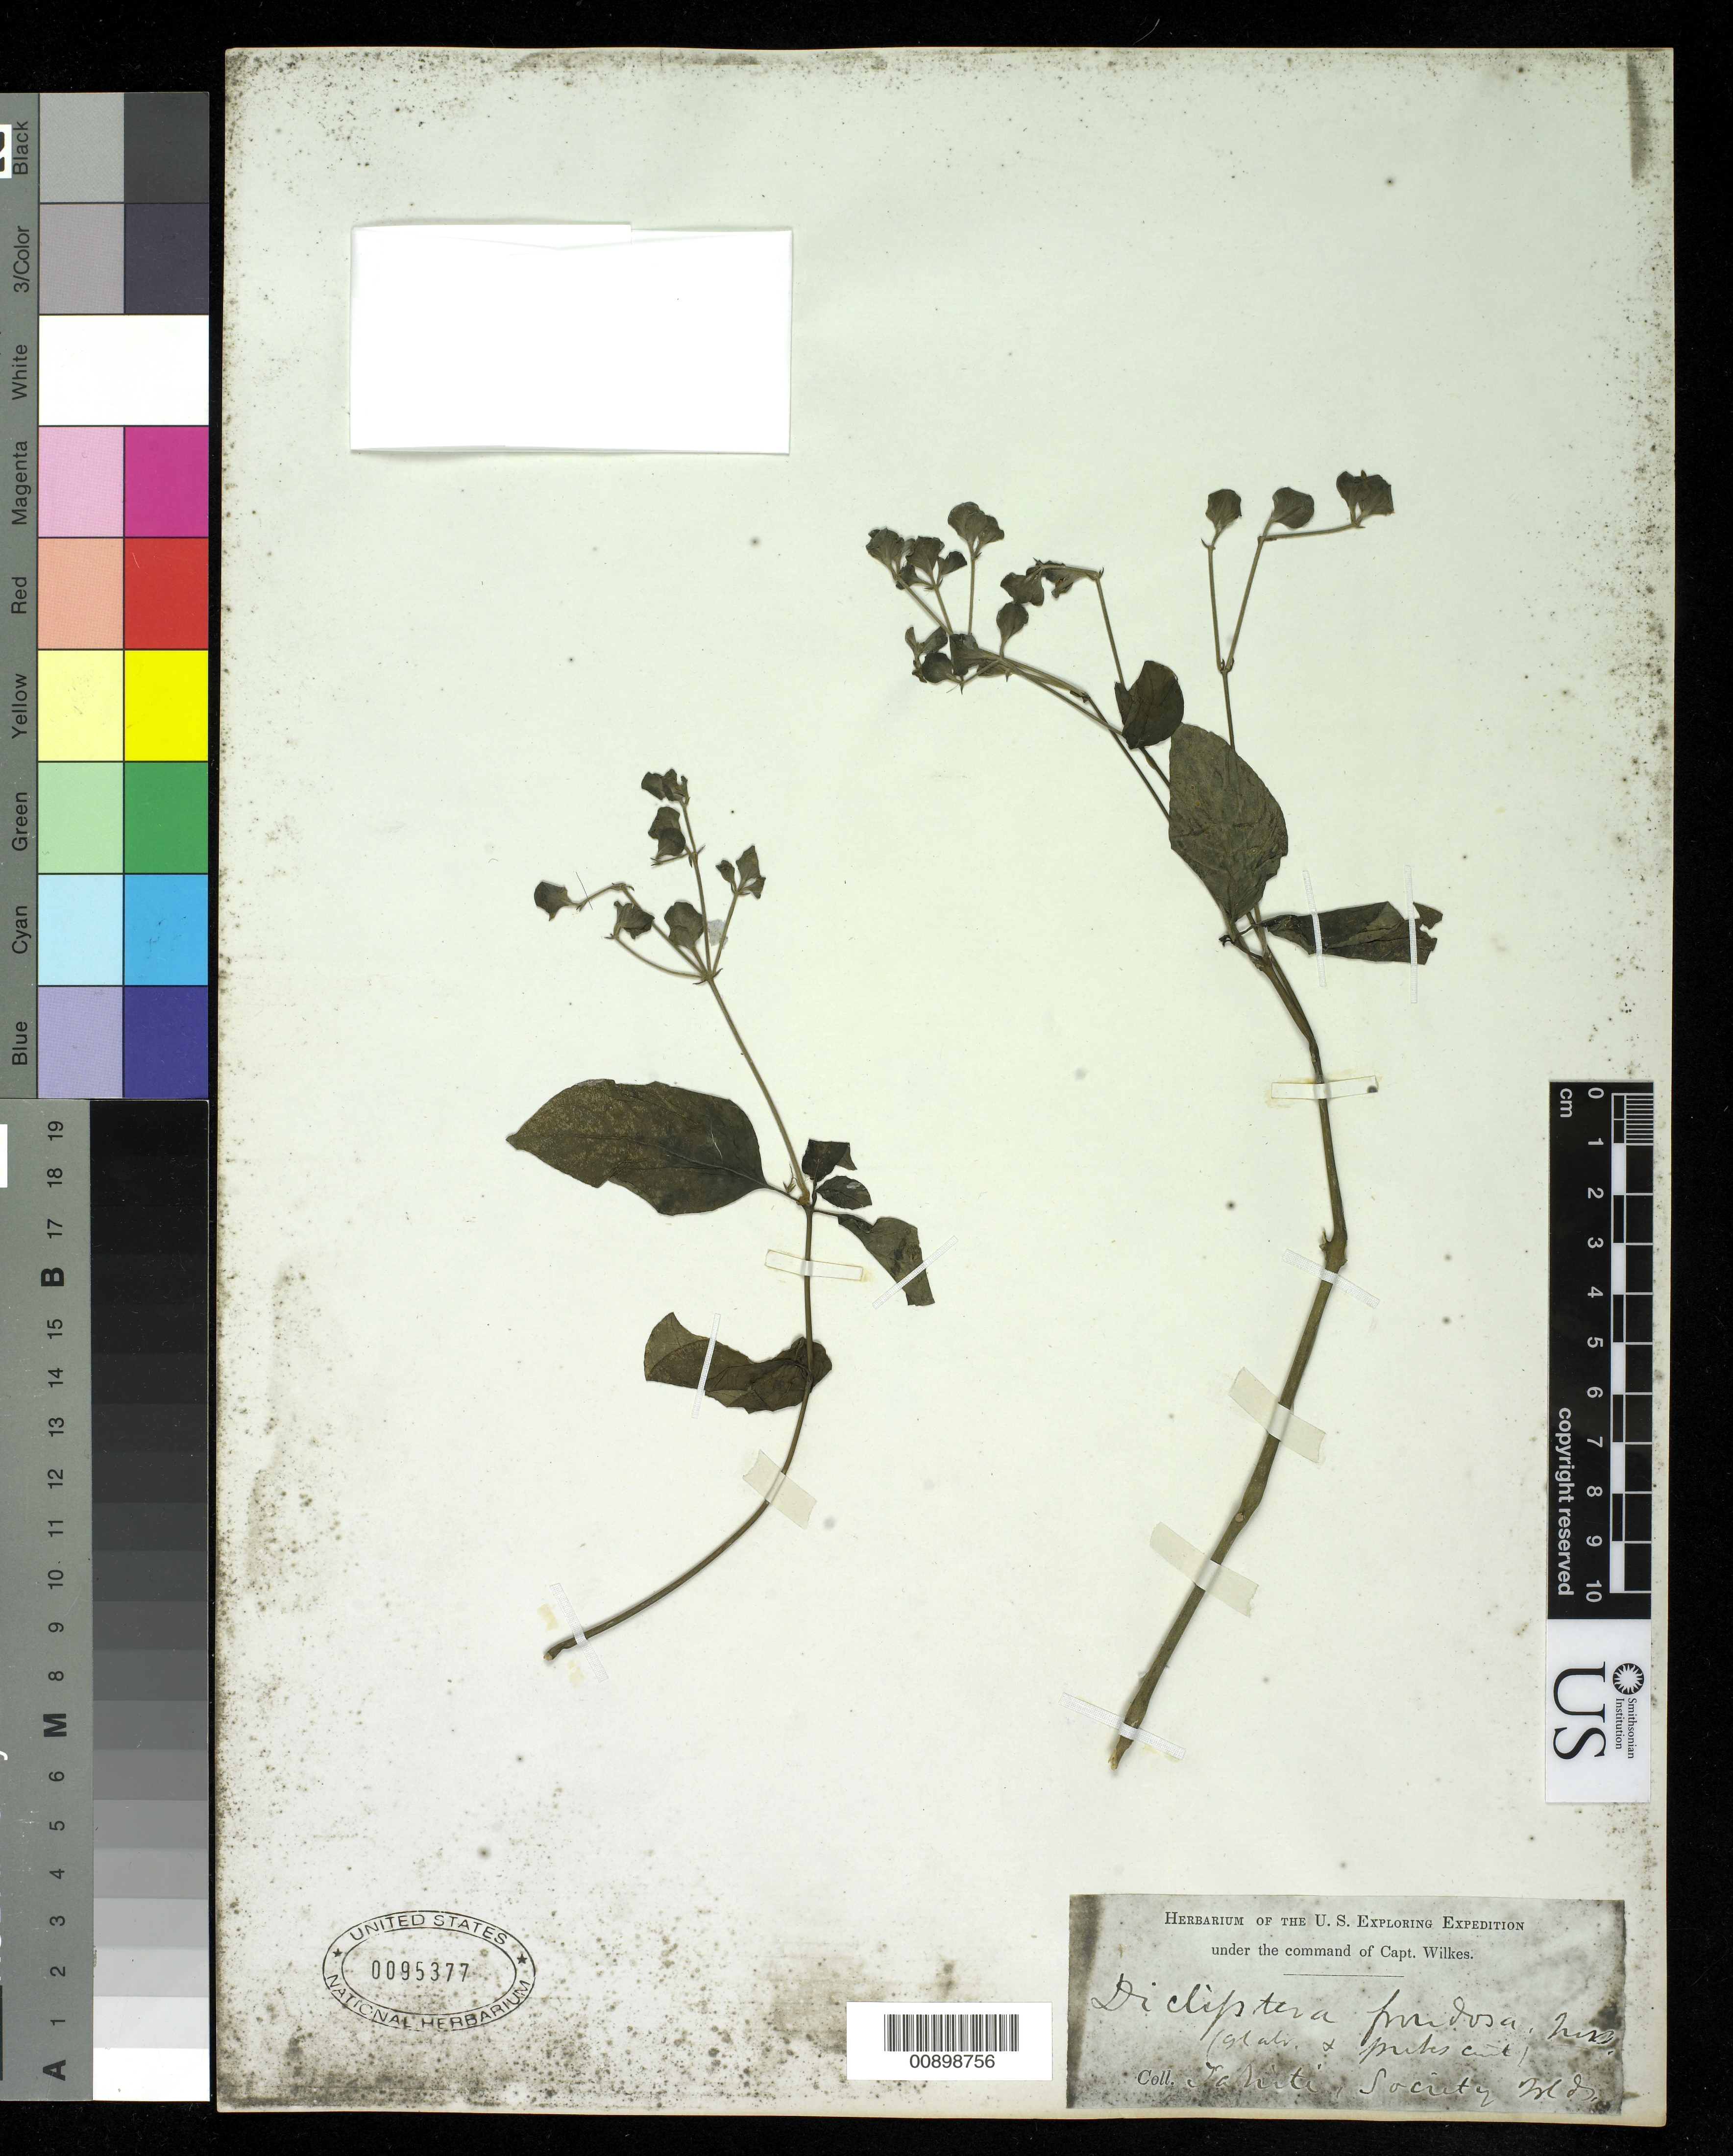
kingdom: Plantae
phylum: Tracheophyta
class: Magnoliopsida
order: Lamiales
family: Acanthaceae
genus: Dicliptera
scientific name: Dicliptera frondosa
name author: Juss.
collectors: Wilkes Explor. Exped.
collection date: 1838/1842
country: French Polynesia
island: Tahiti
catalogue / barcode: US 95377